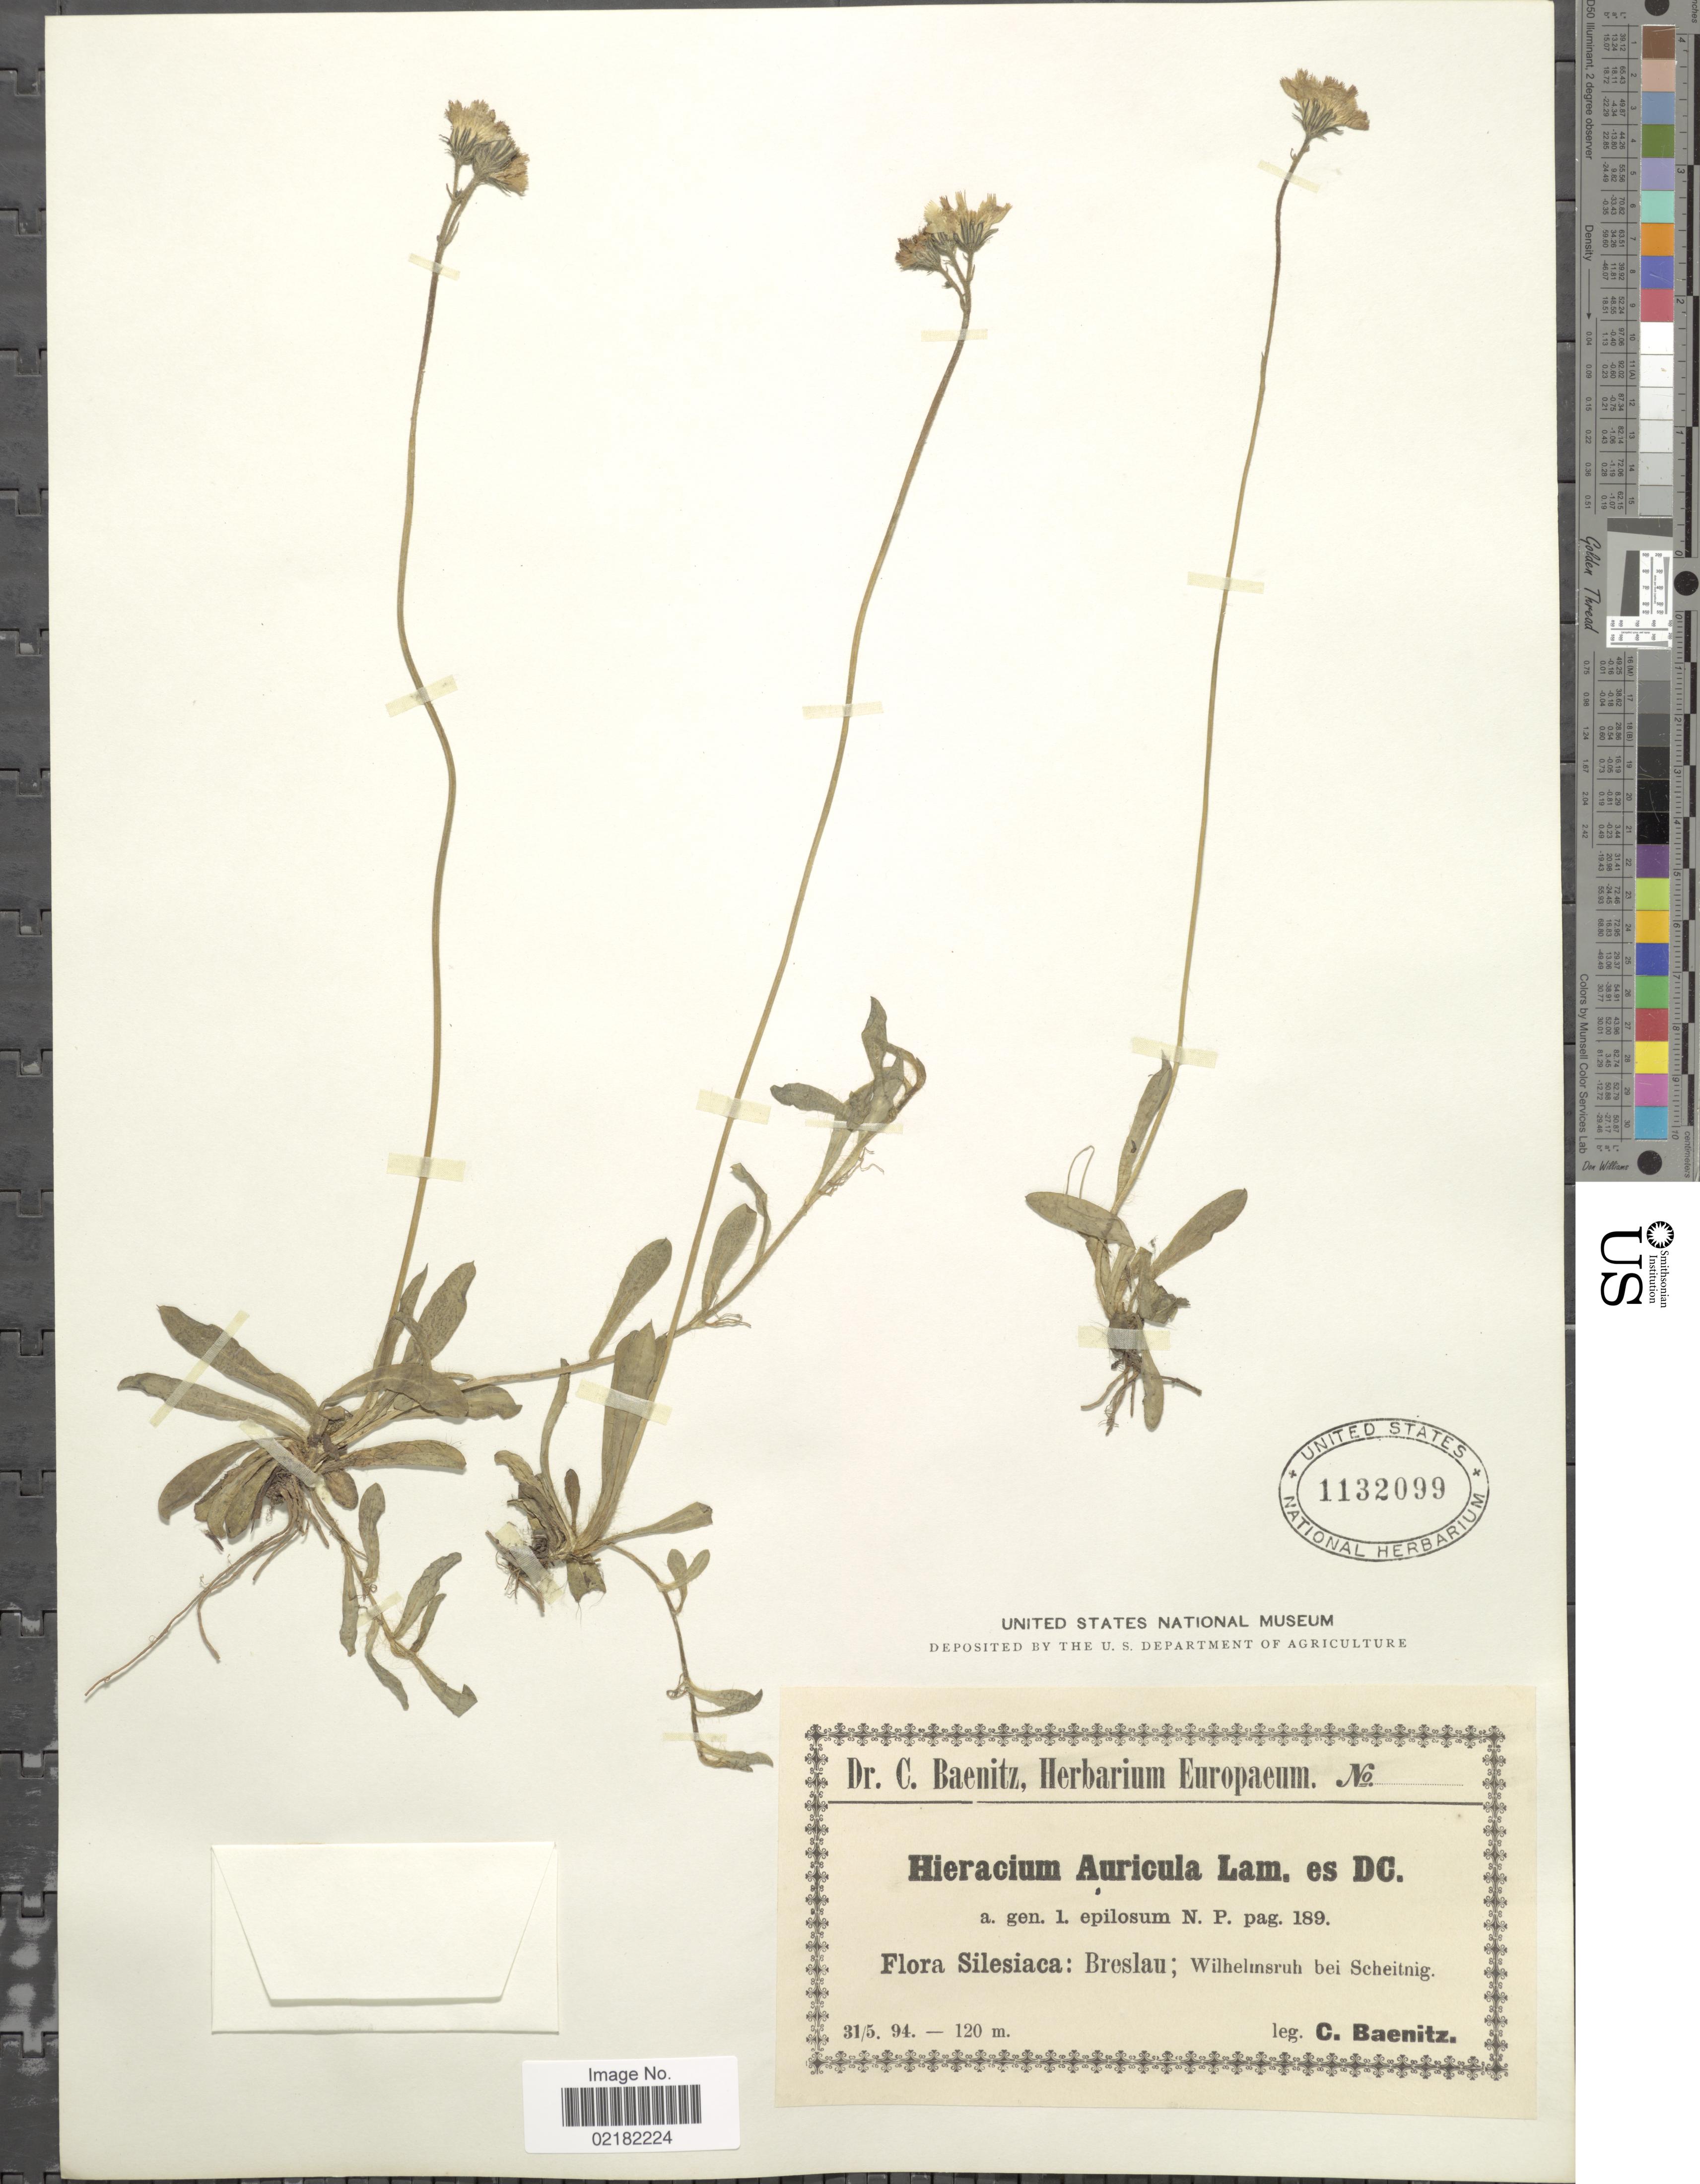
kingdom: Plantae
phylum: Tracheophyta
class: Magnoliopsida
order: Asterales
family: Asteraceae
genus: Pilosella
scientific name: Pilosella floribunda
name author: (Wimm. & Grab.) Fr. a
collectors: C. G. Baenitz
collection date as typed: Transcribed d/m/y: 31/5/94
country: Czechia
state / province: Moravian-Silesian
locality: Silesiaca: Breslau; Wilhelmsruh bei Scheitnig.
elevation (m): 120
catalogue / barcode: US 1132099